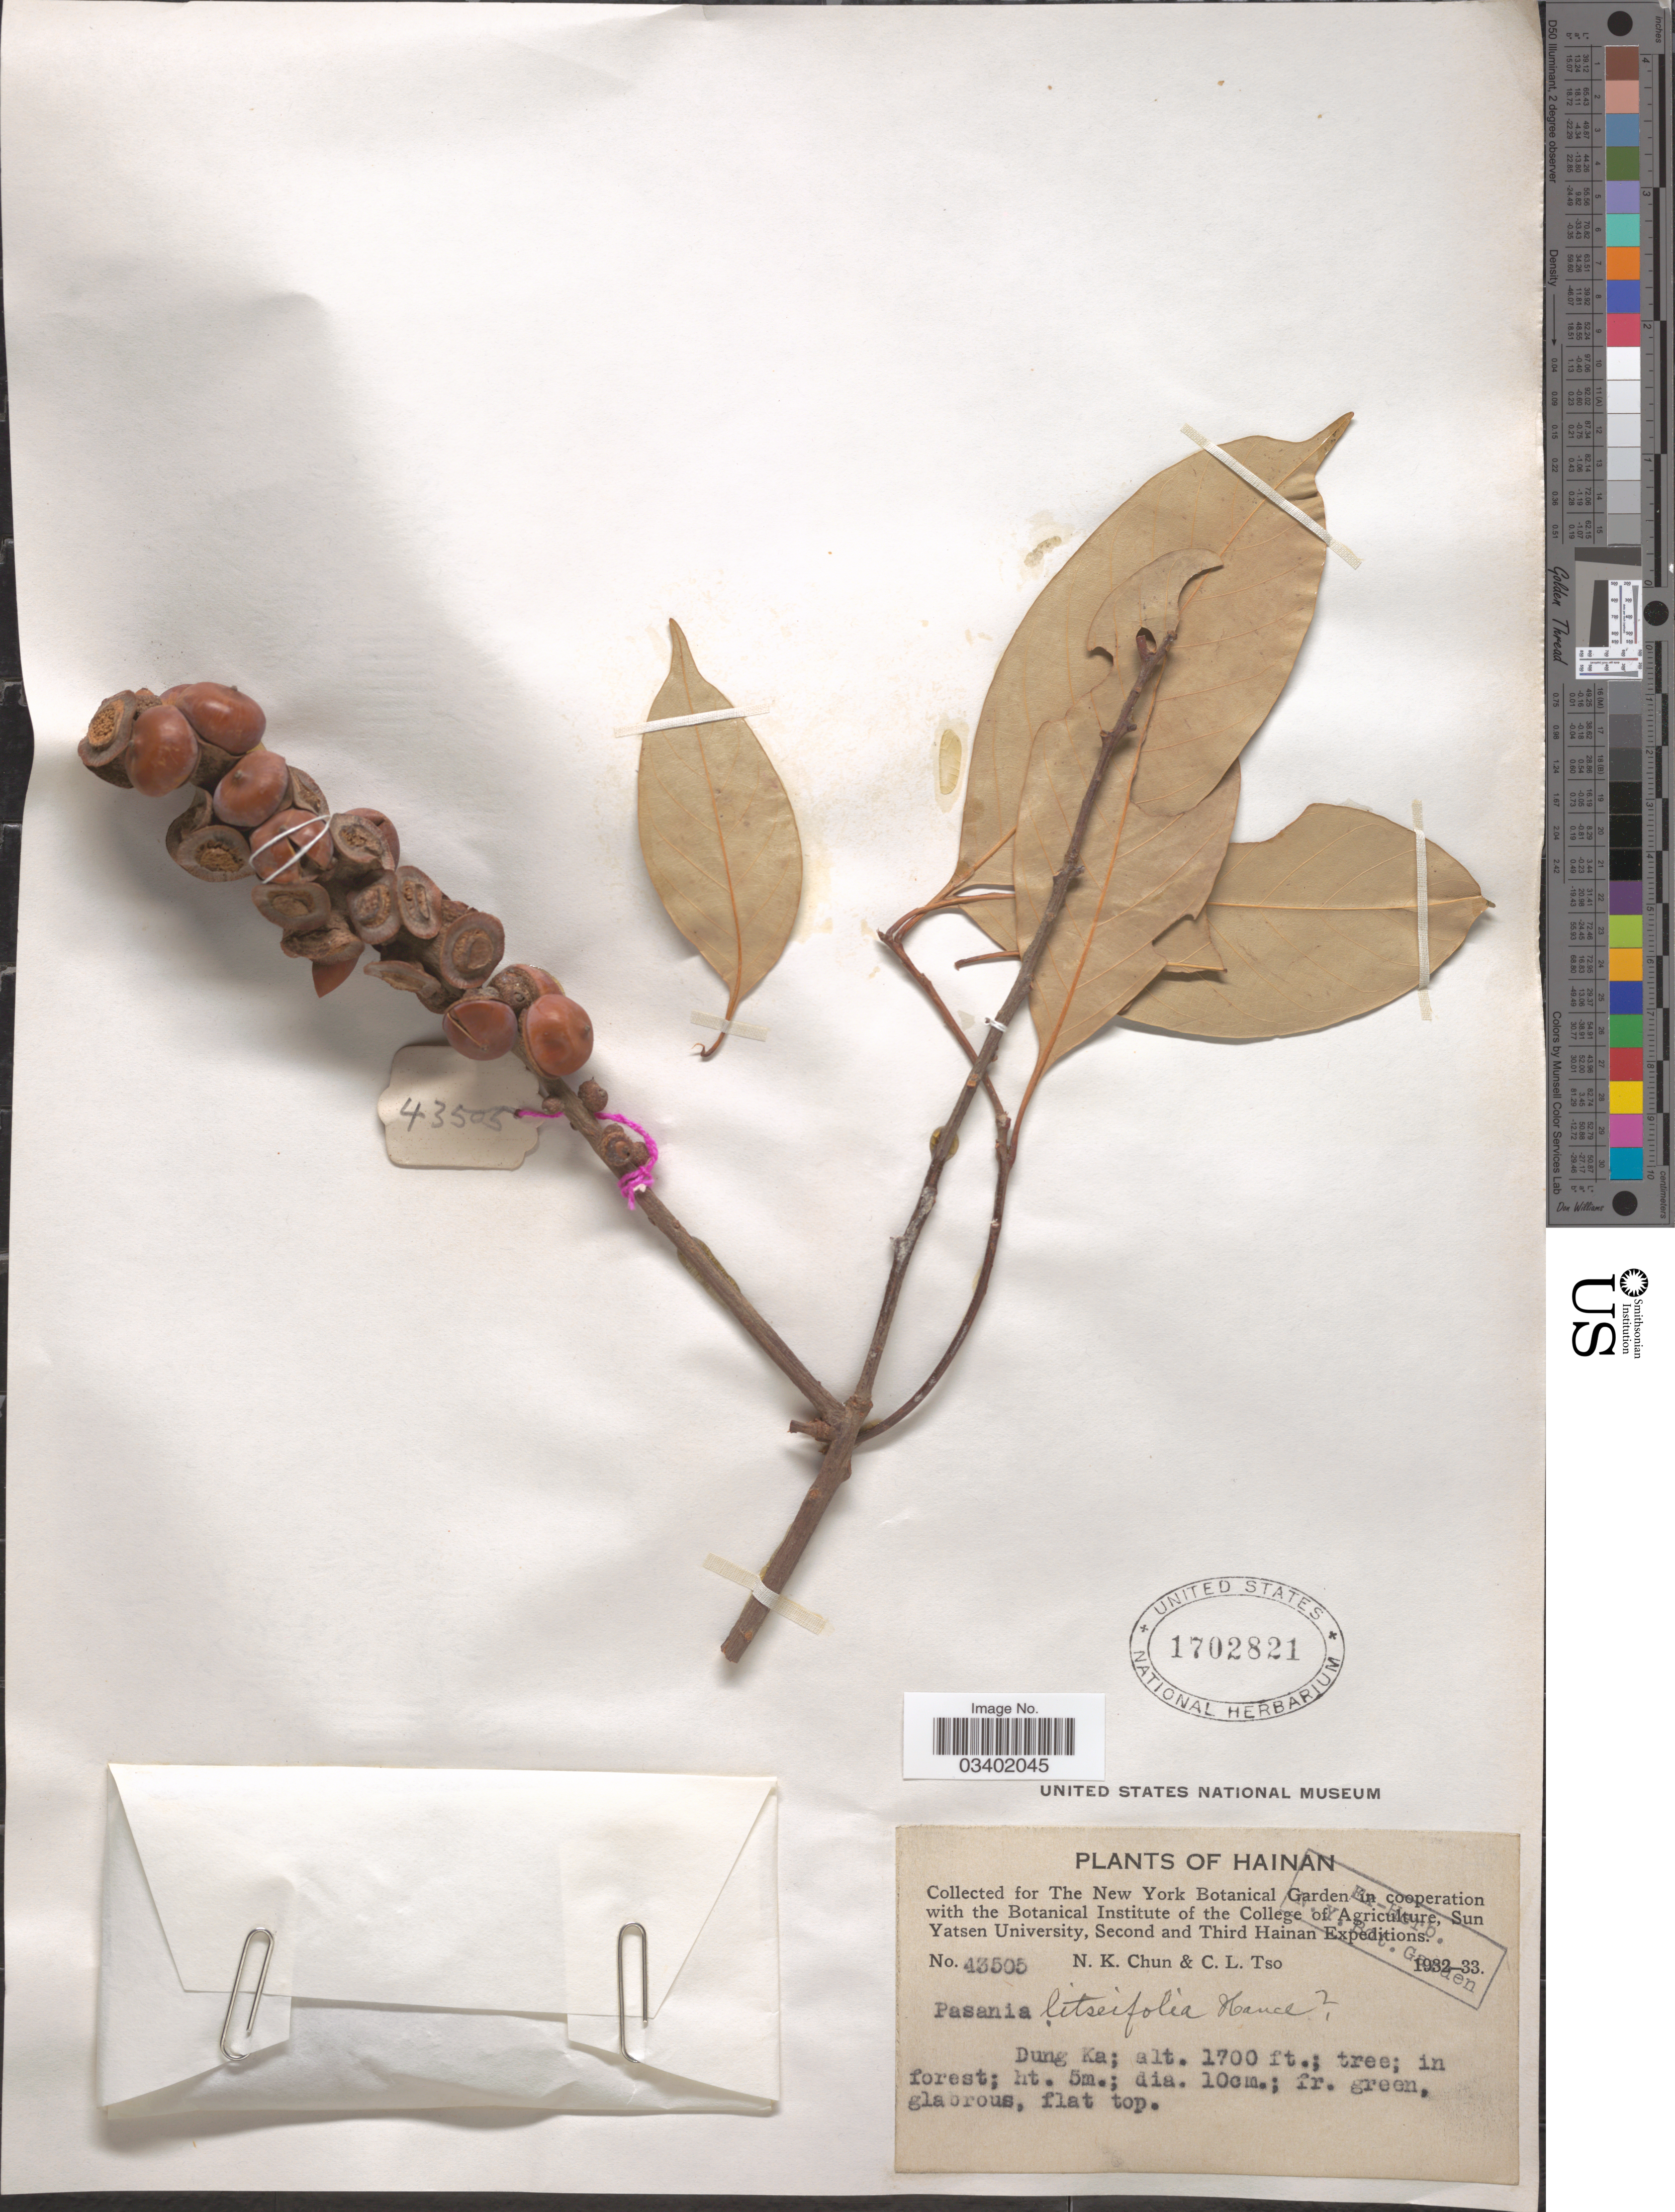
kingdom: Plantae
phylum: Tracheophyta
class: Magnoliopsida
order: Fagales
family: Fagaceae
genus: Lithocarpus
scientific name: Lithocarpus litseifolius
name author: (Hance) Chun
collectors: N. K. Chun & C. Tso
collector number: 43505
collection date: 1932/1933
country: China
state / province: Hainan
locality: Dung Ka.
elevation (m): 518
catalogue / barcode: US 1702821